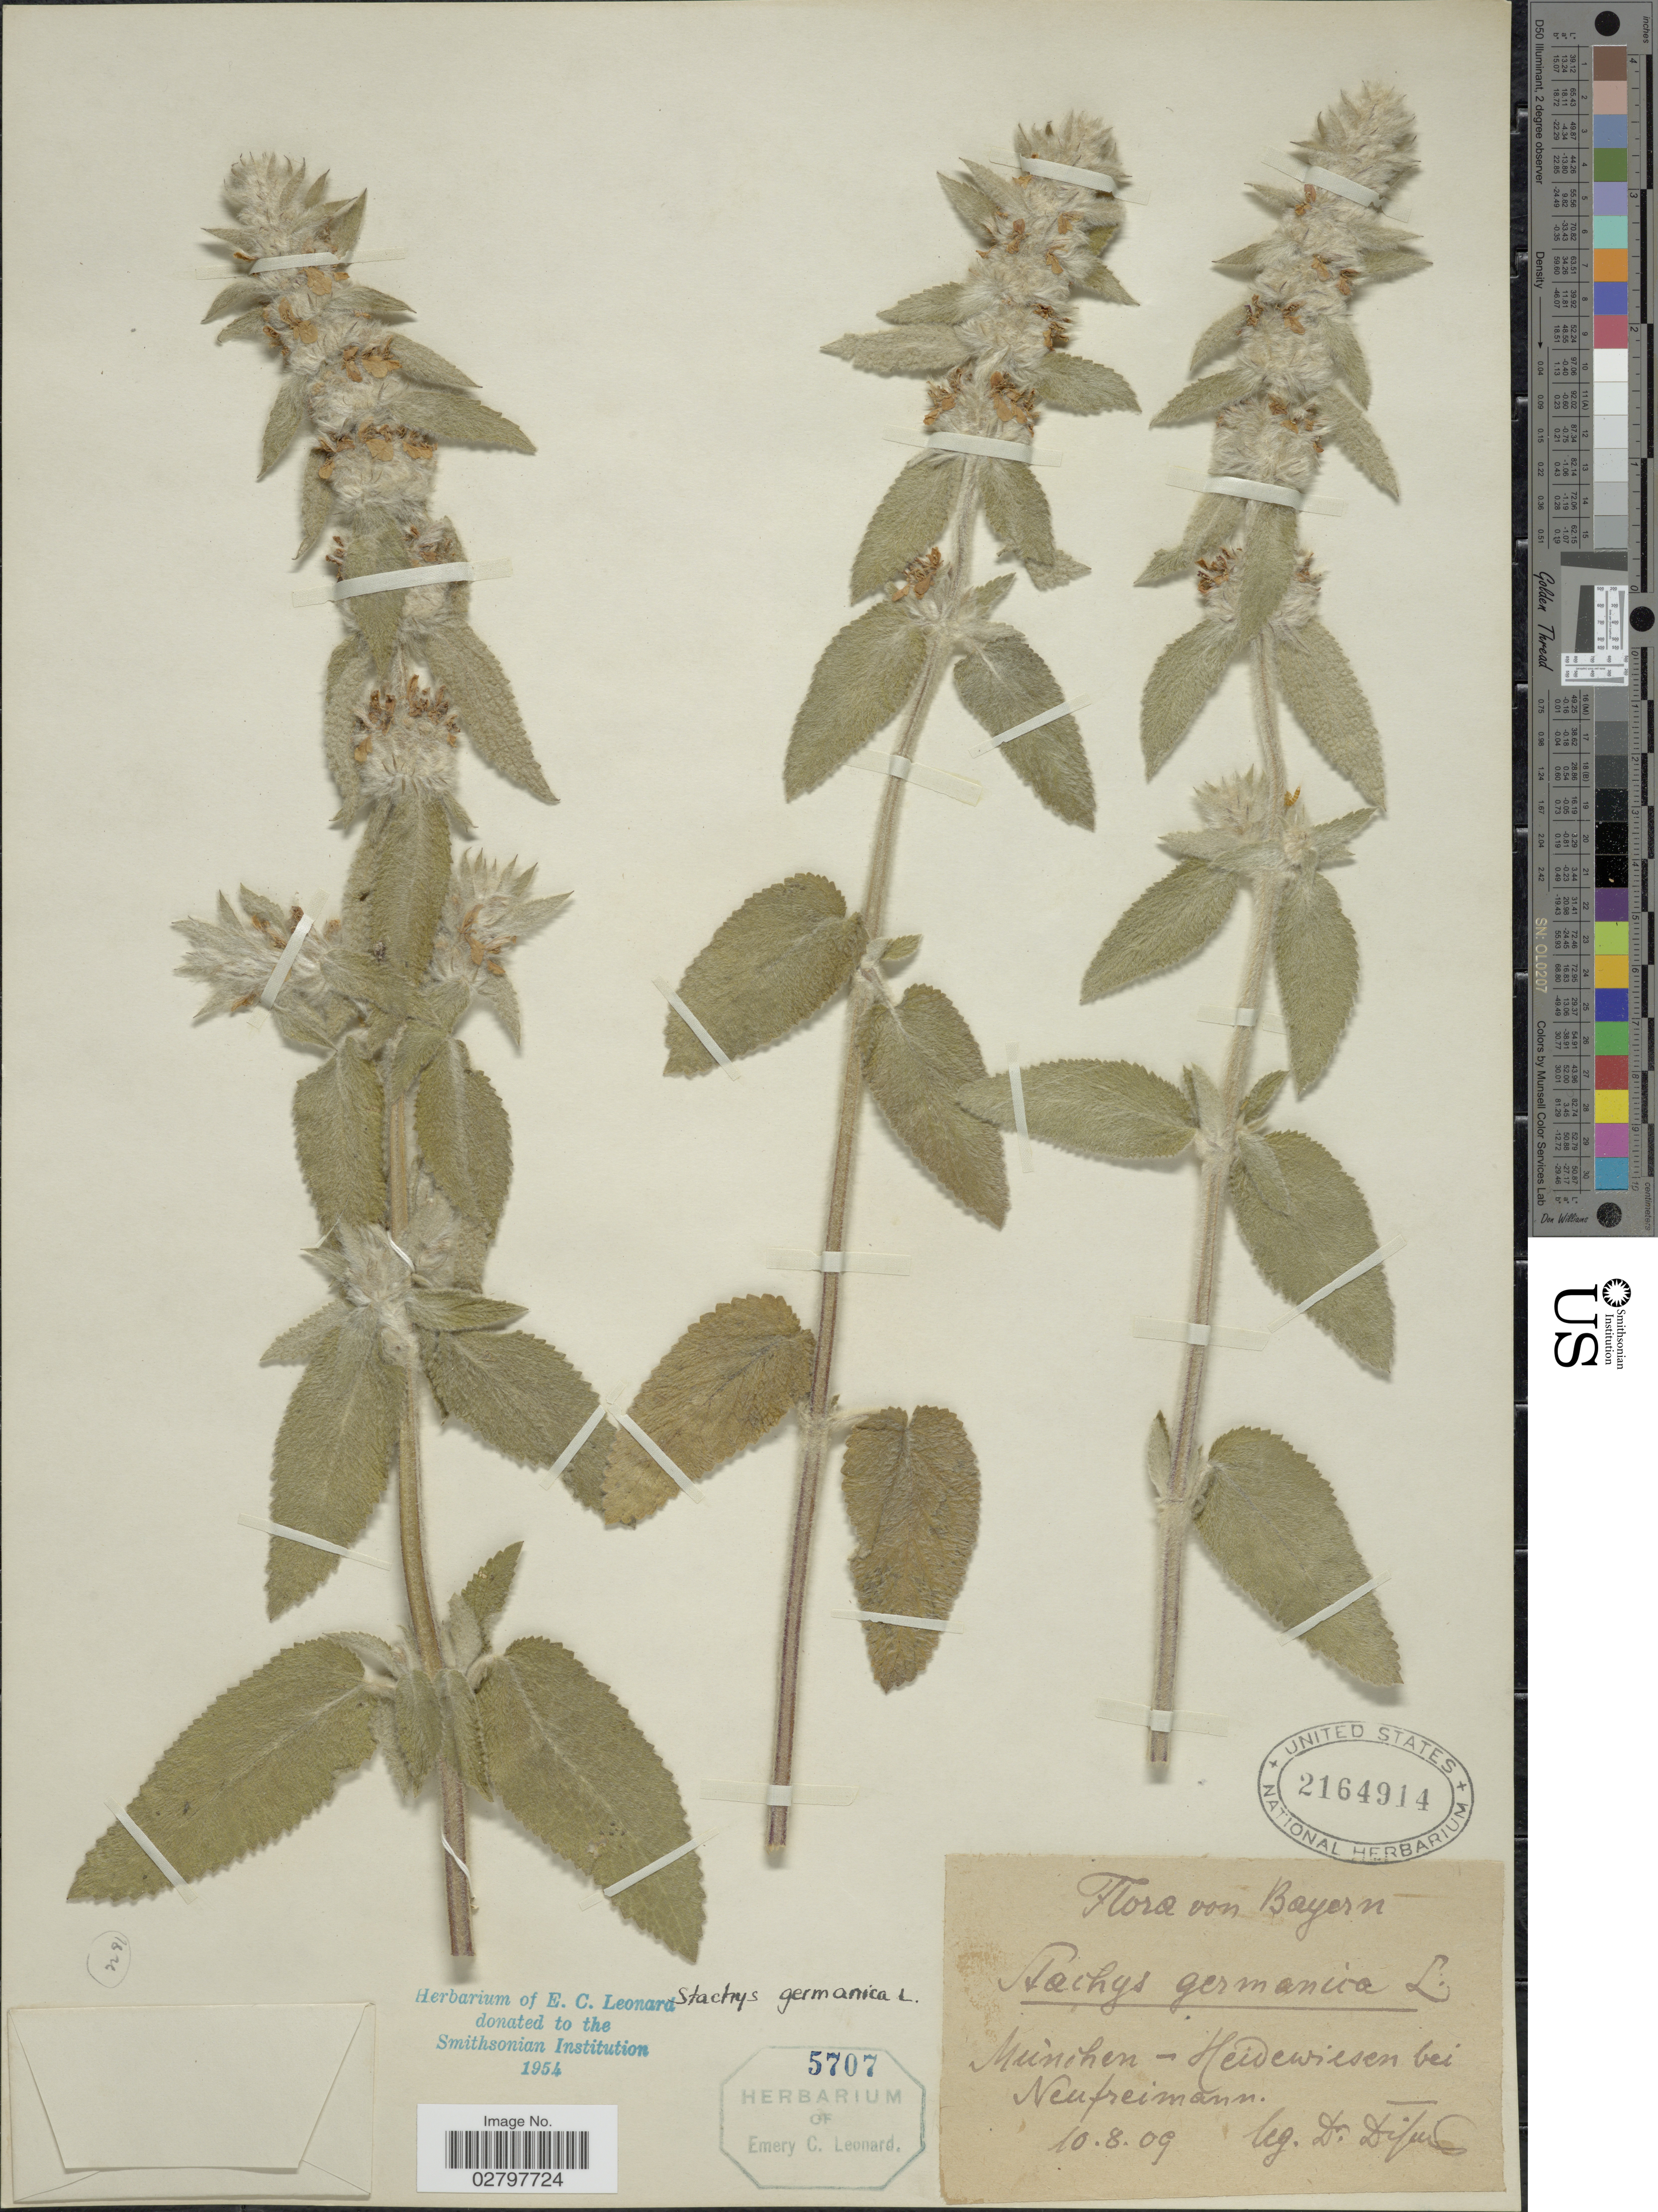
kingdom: Plantae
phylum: Tracheophyta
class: Magnoliopsida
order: Lamiales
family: Lamiaceae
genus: Stachys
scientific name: Stachys germanica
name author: L.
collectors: Dihm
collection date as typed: Transcribed d/m/y: 10/8/9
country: Germany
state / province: Bayern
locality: München - Heidewiesen bei Neufreimann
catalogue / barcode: US 2164914